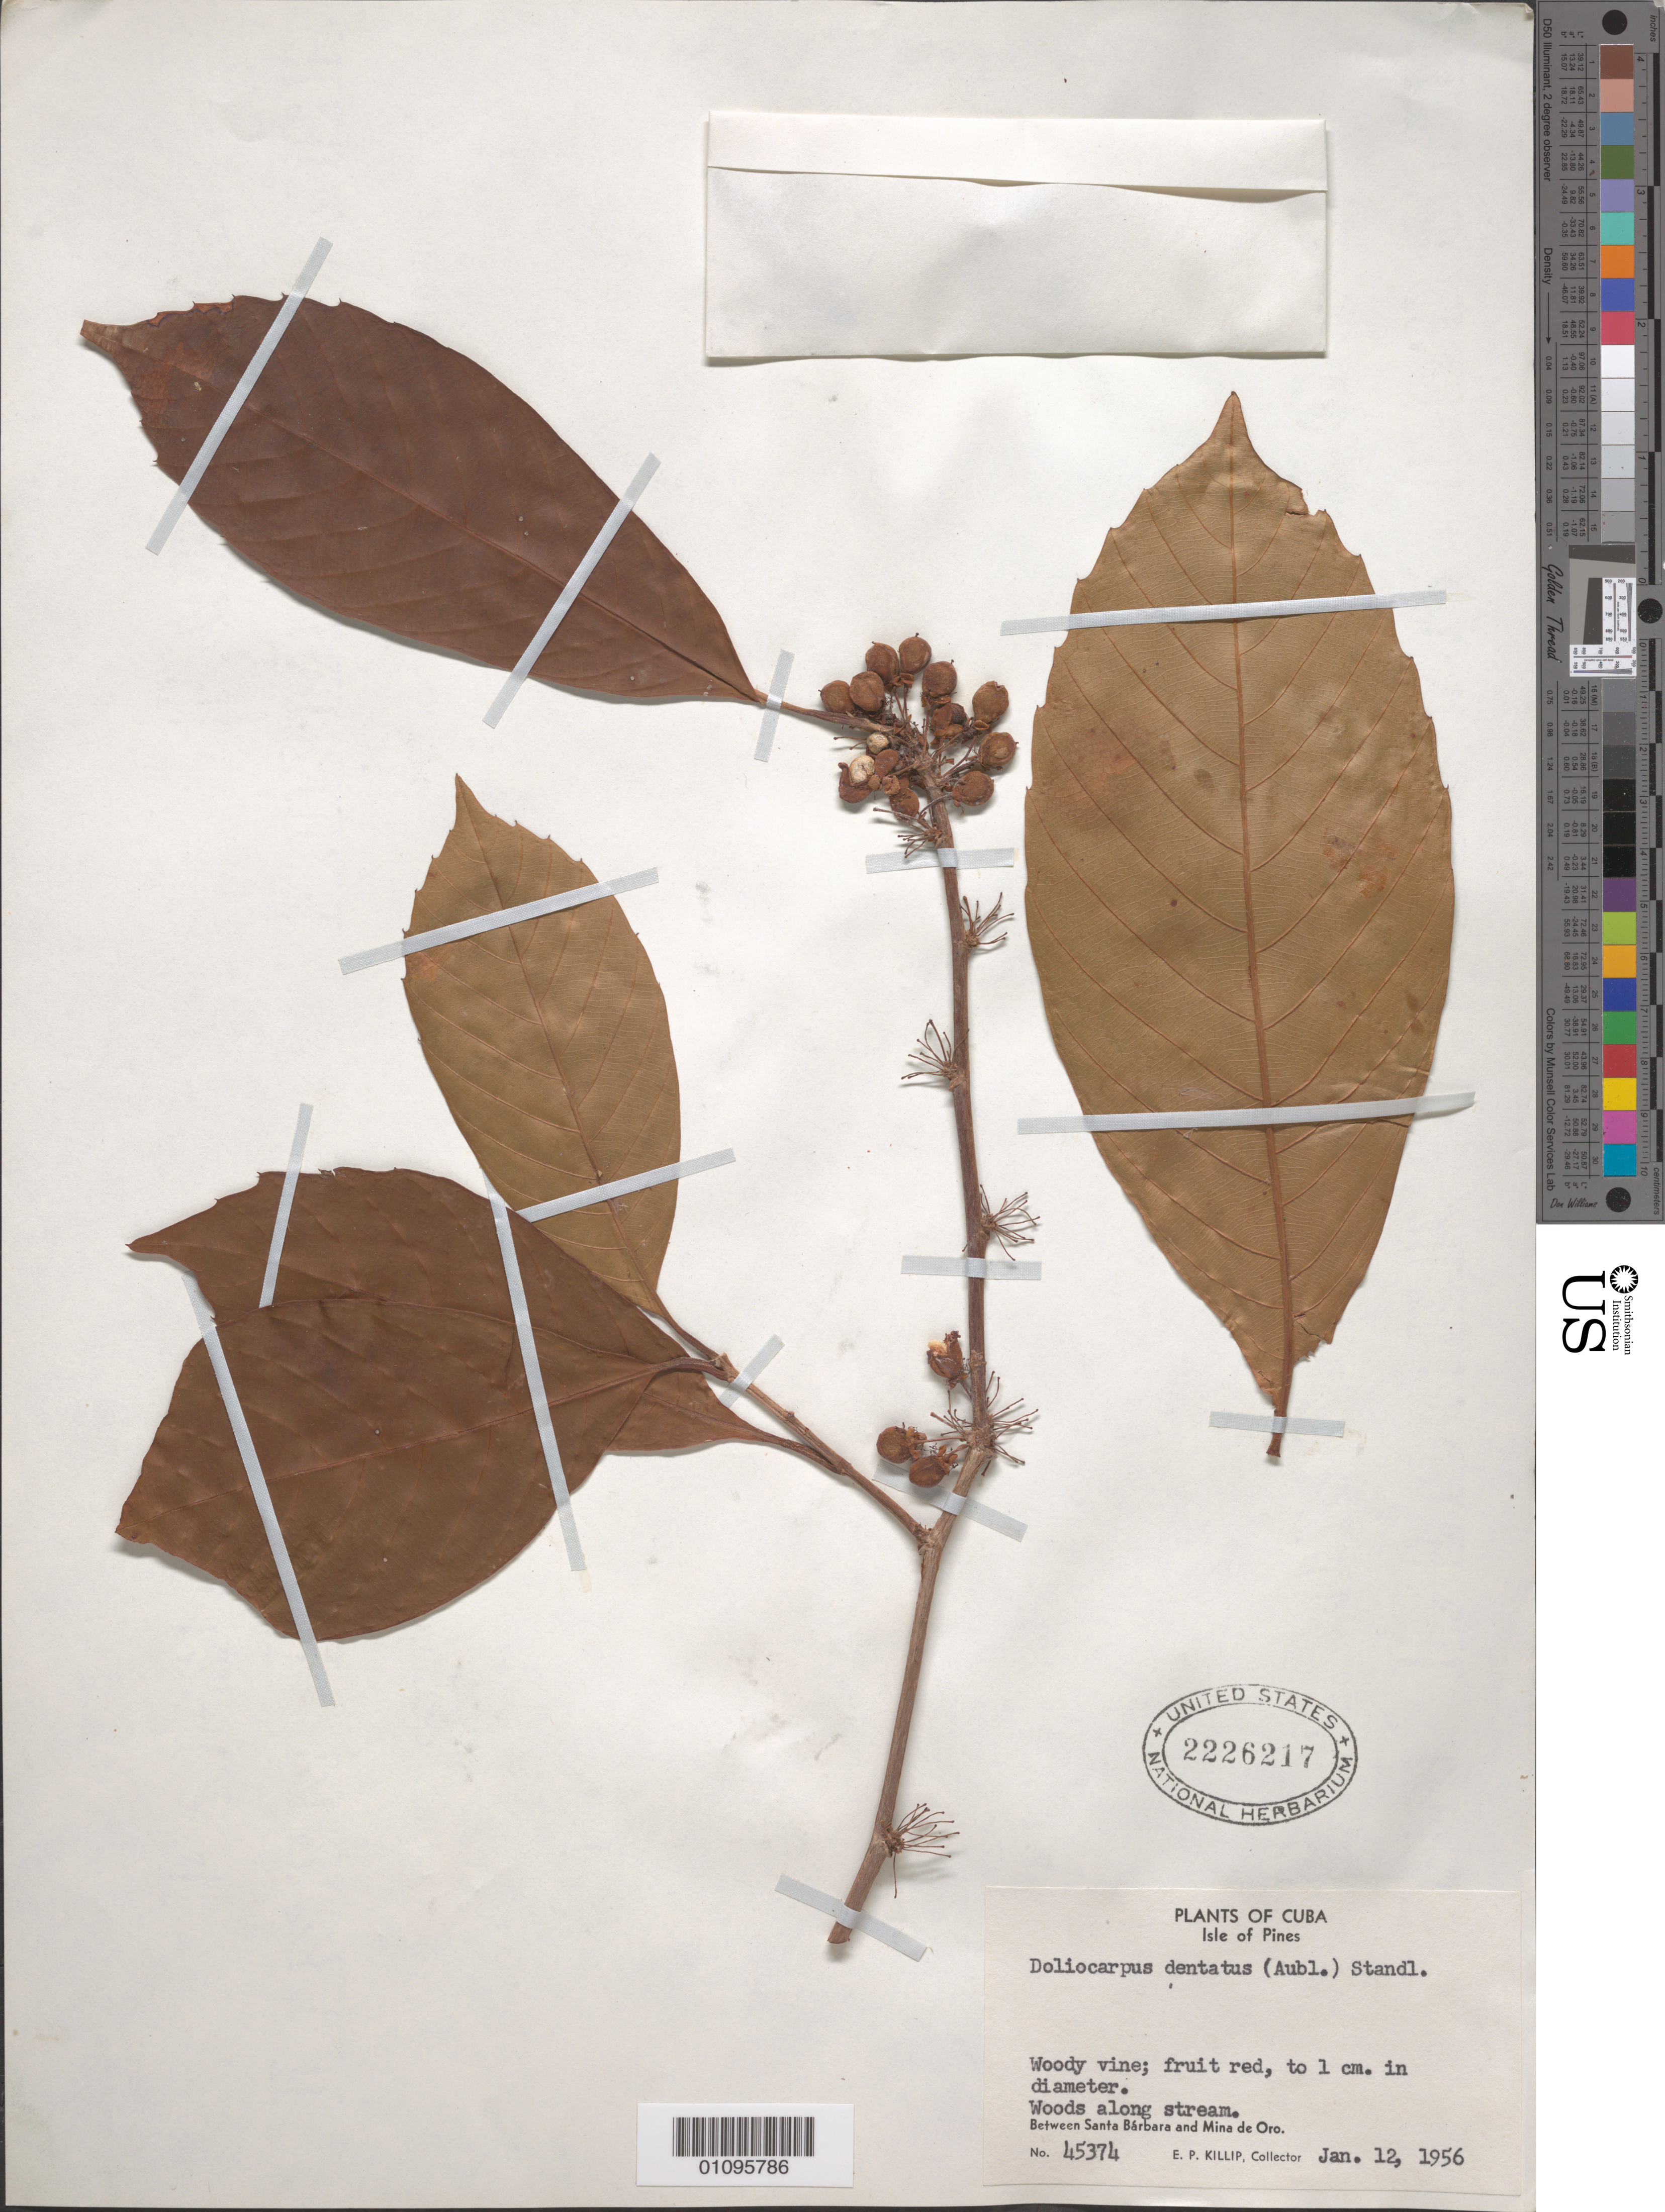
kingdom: Plantae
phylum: Tracheophyta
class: Magnoliopsida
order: Dilleniales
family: Dilleniaceae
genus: Doliocarpus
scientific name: Doliocarpus dentatus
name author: (Aubl.) Standl.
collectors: E. P. Killip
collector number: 45374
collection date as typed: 12 Jan 1956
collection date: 1956-01-12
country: Cuba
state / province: Isla de La Juventud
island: Isla de la Juventud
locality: Isle of Pines, Santa Bárbara to Mina de Oro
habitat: Woods along stream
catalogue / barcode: US 2226217